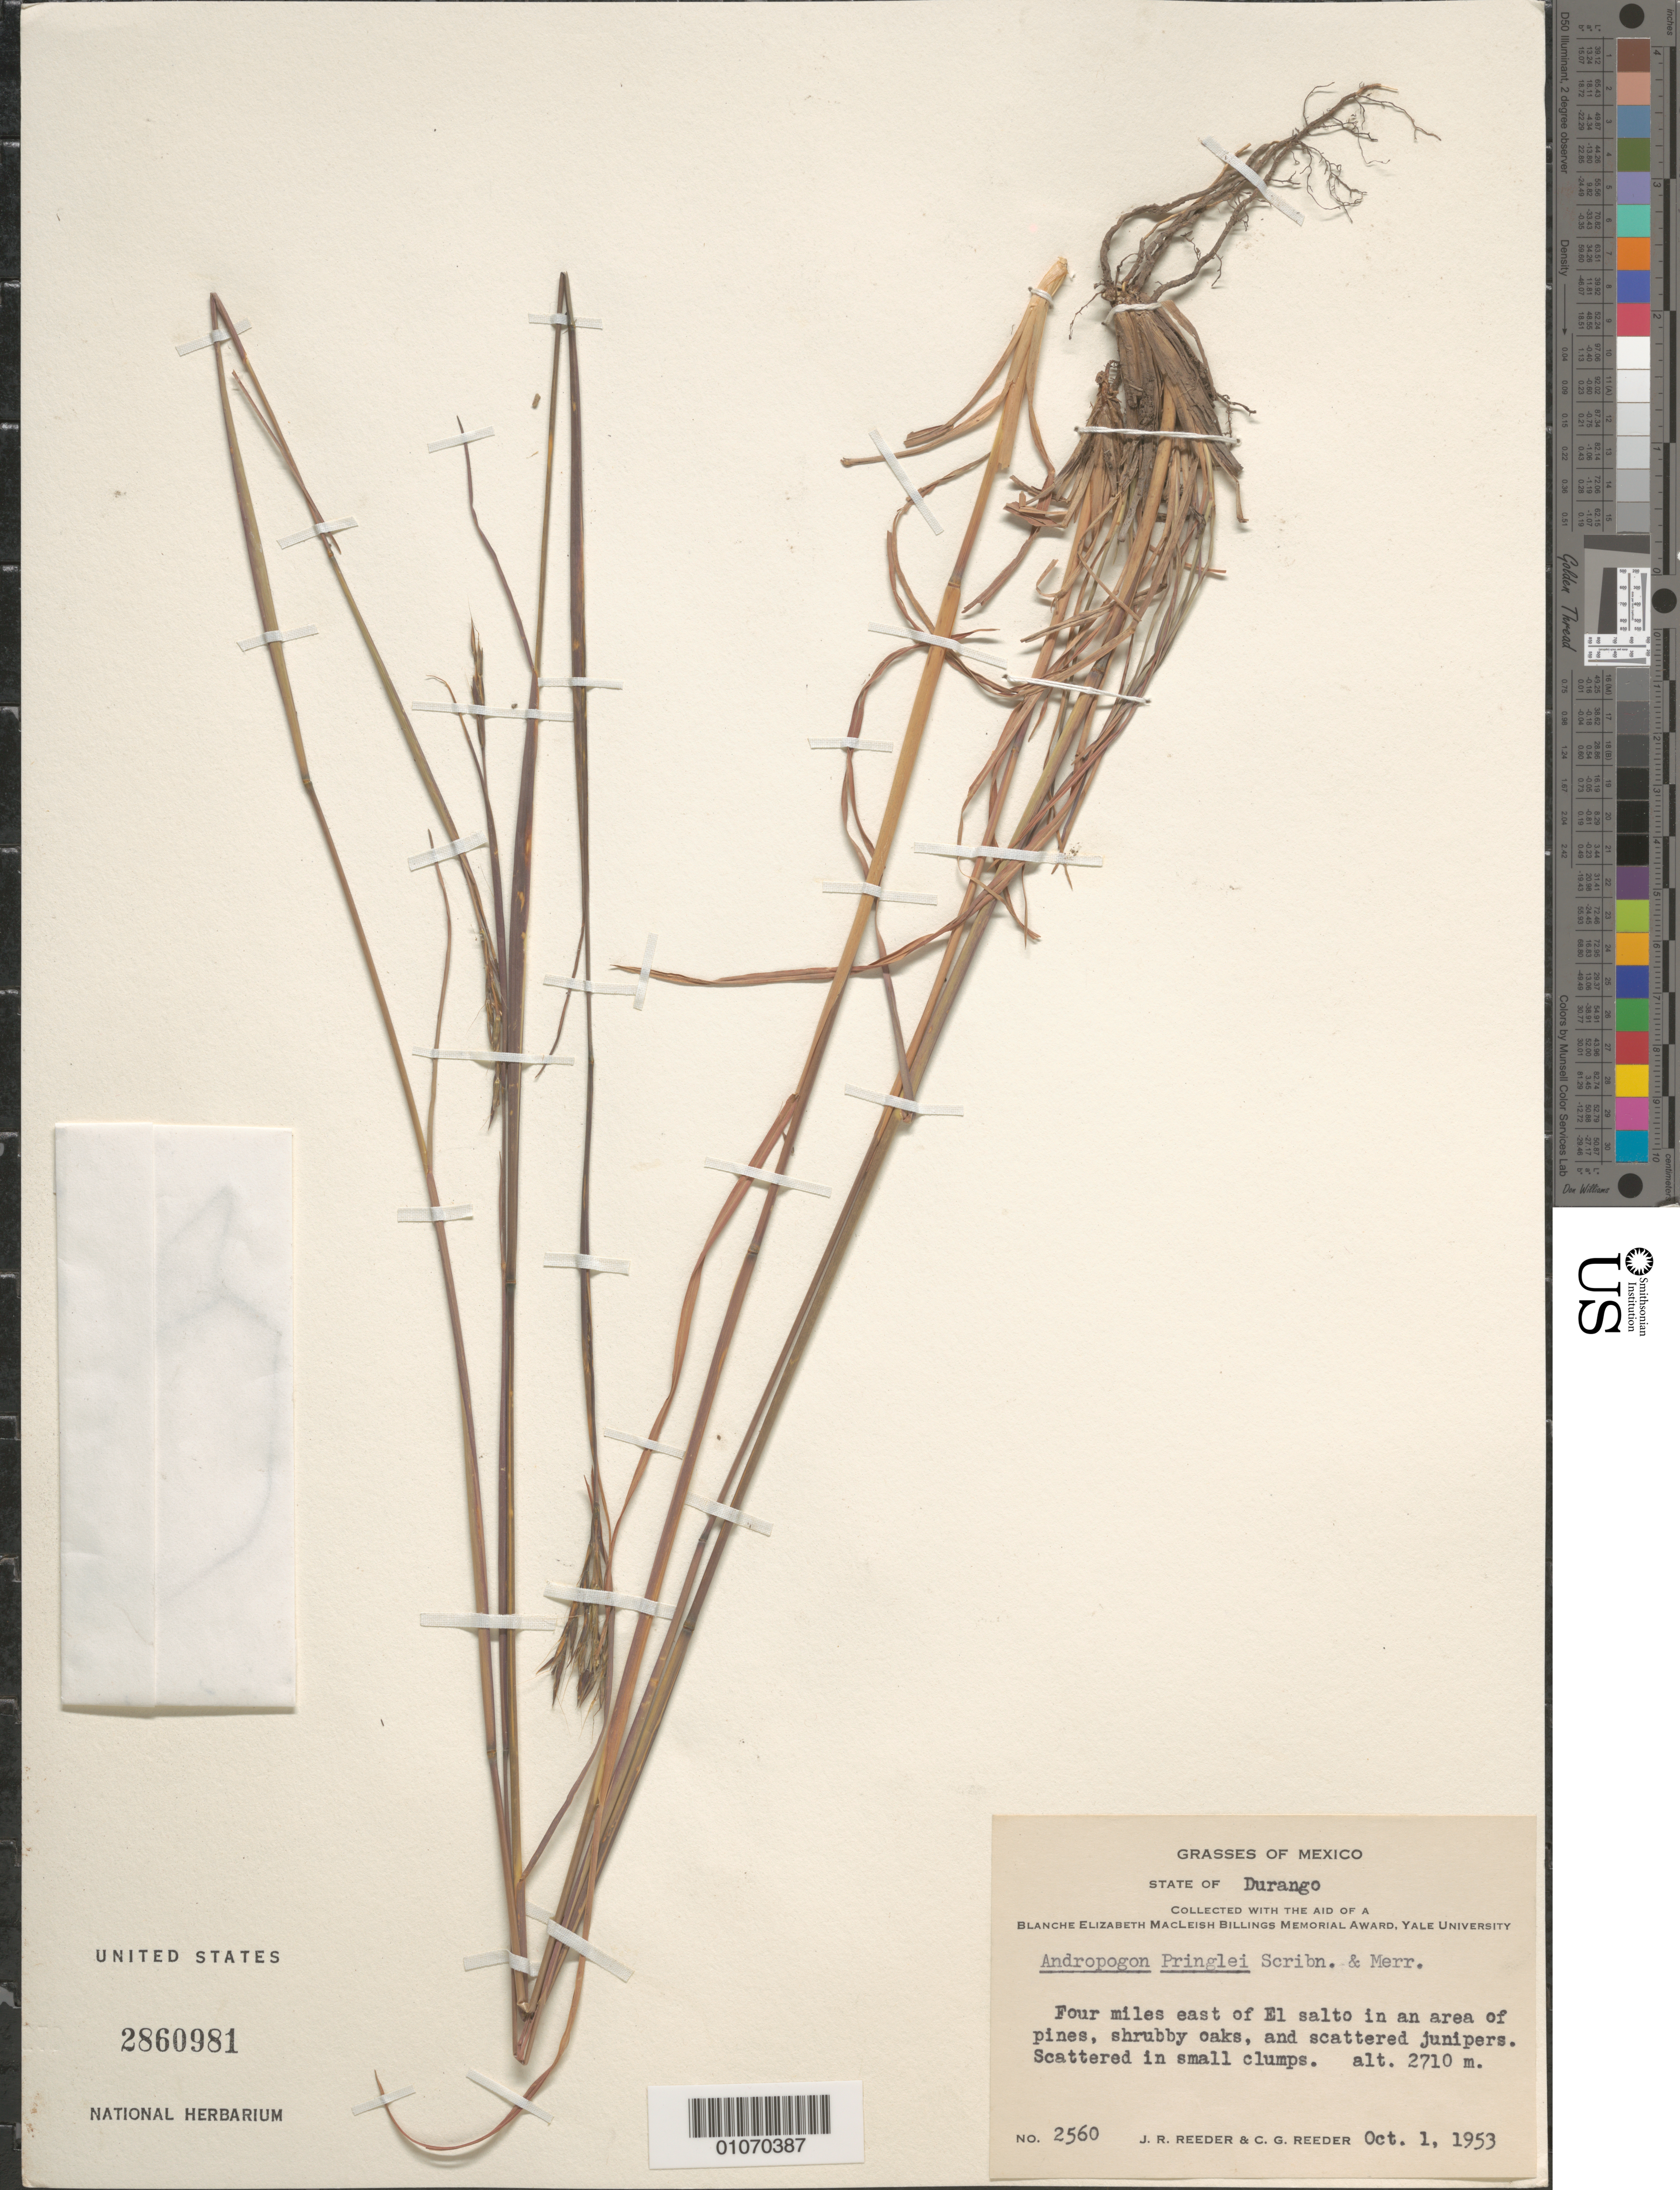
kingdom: Plantae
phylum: Tracheophyta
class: Liliopsida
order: Poales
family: Poaceae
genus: Andropogon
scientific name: Andropogon pringlei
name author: Scribn. & Merr.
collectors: J. R. Reeder & C. G. Reeder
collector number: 2560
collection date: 1953-10-01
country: Mexico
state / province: Durango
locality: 4 miles east of El Salto.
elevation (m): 2710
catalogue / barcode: US 2860981